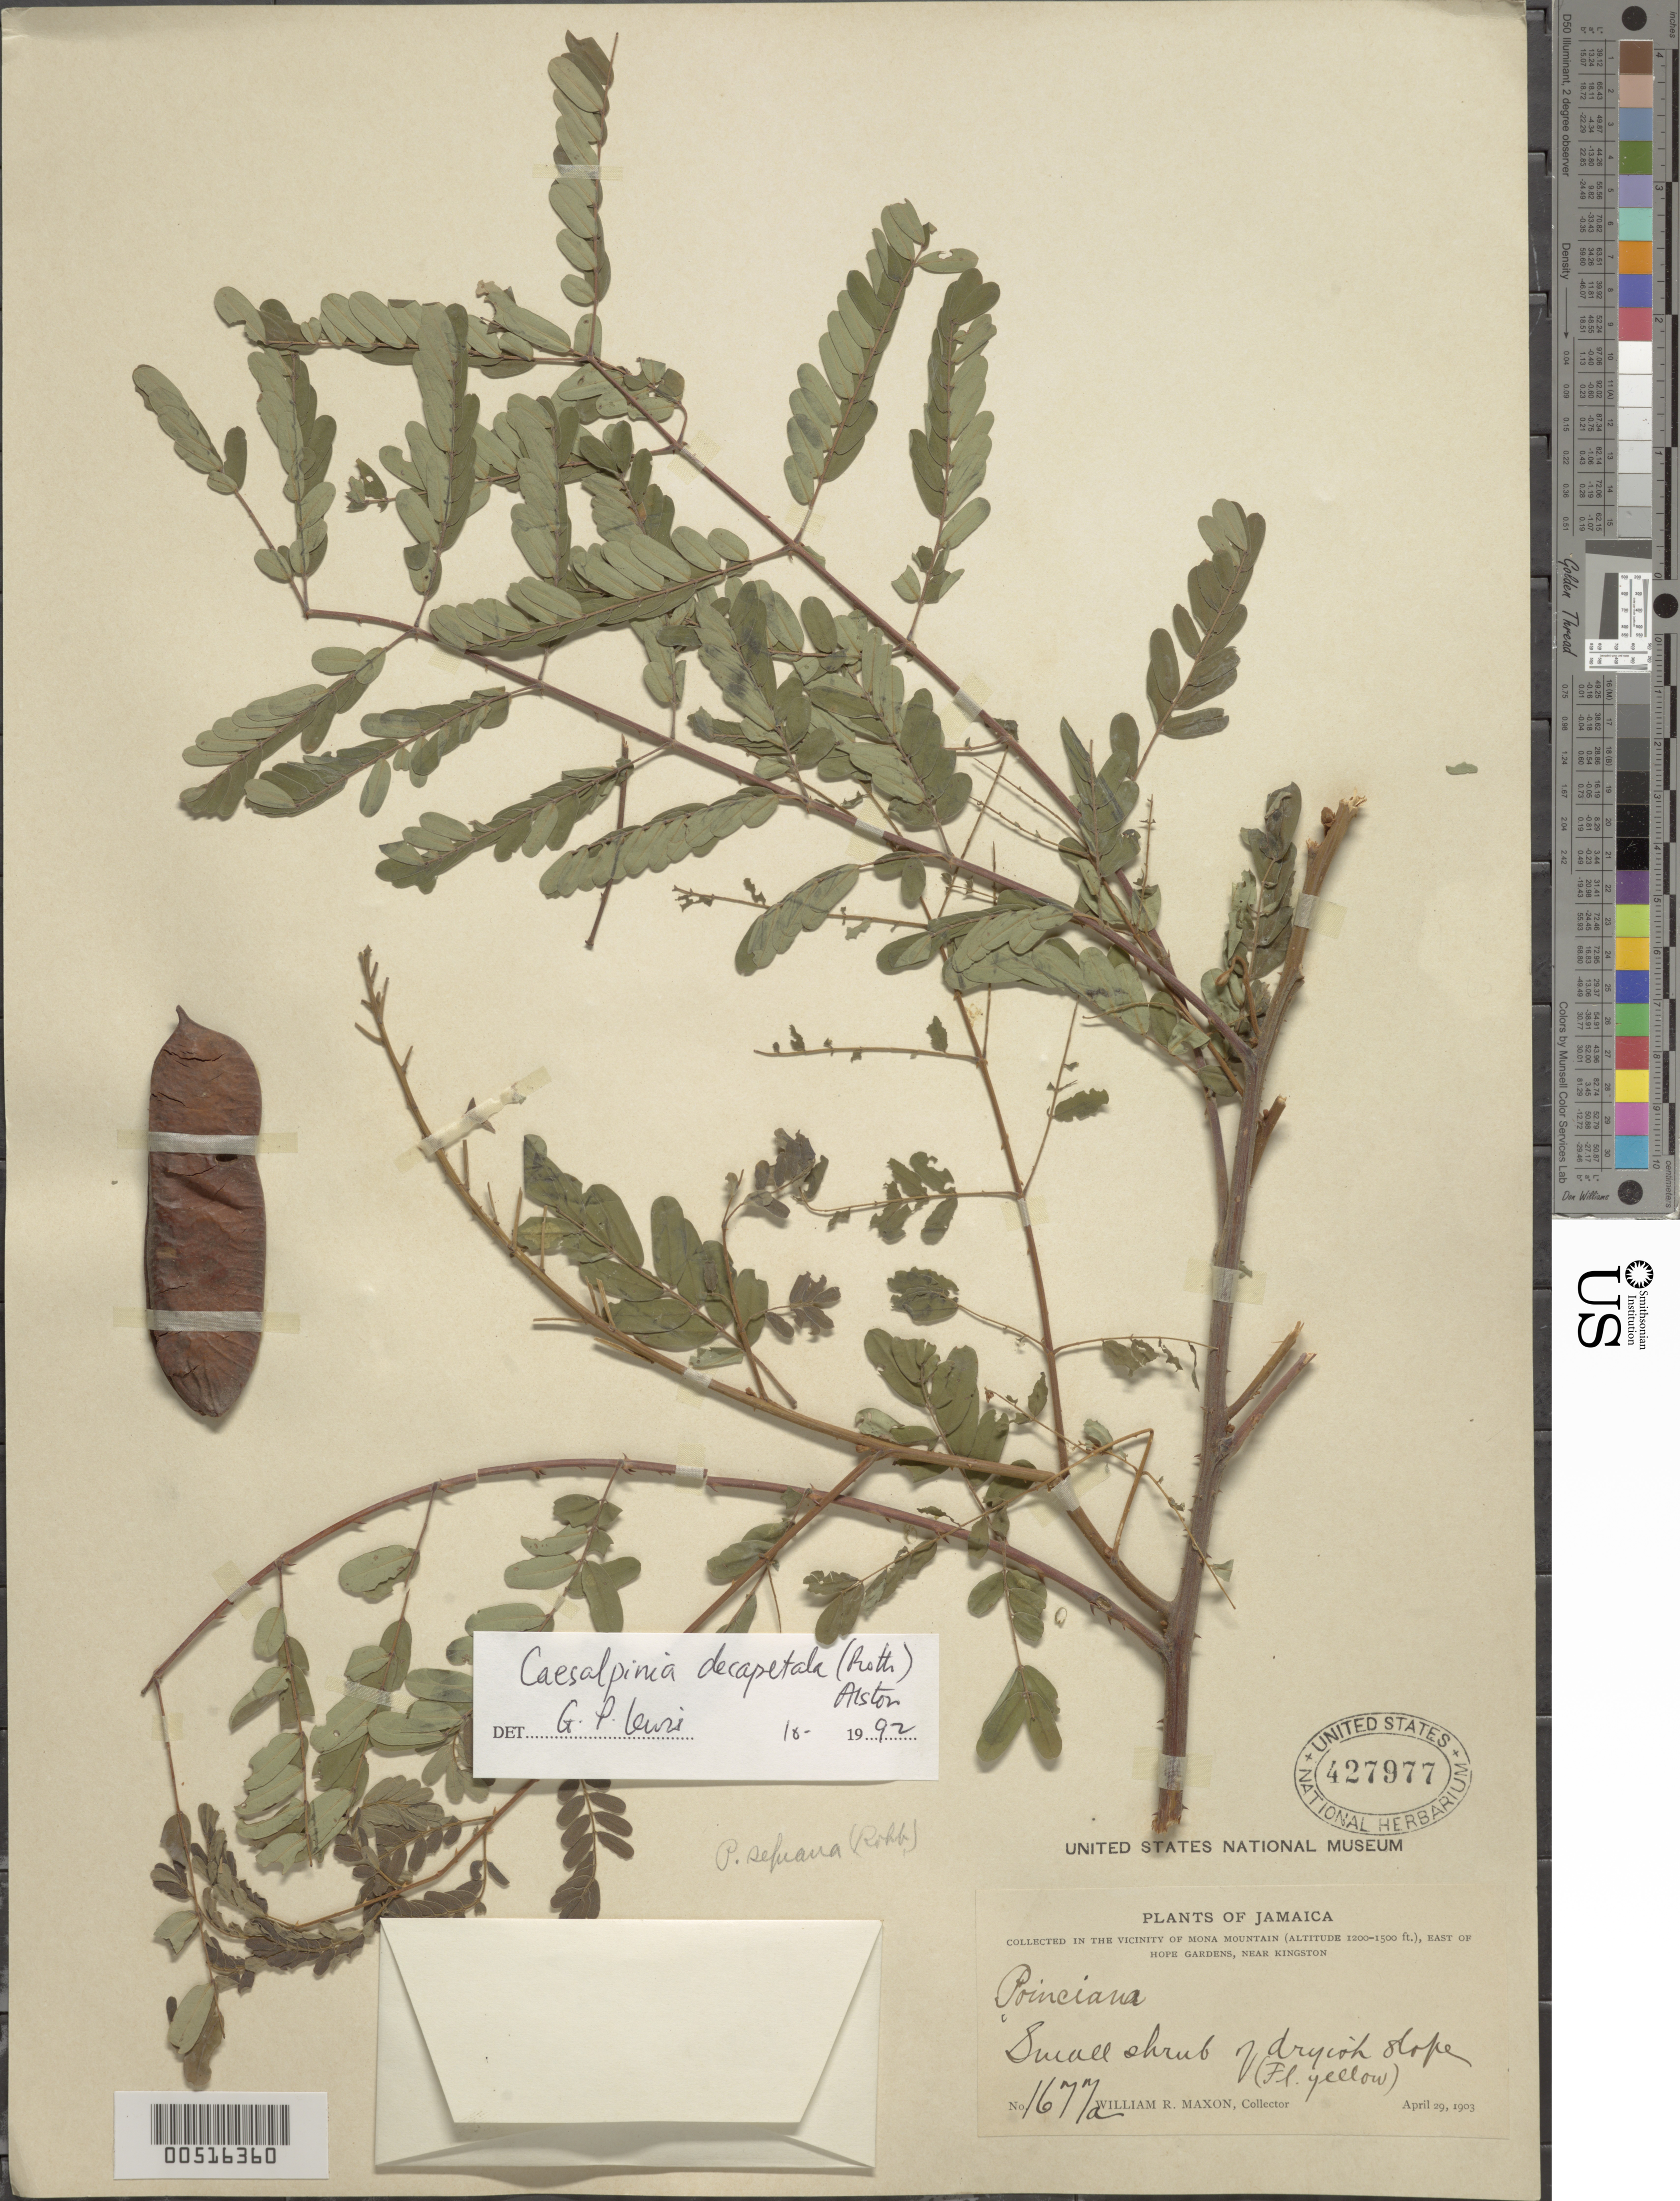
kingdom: Plantae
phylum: Tracheophyta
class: Magnoliopsida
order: Fabales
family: Fabaceae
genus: Biancaea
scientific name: Biancaea decapetala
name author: (Roth) O. Deg.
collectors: W. R. Maxon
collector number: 1677a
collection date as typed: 29 Apr 1903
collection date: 1903-04-29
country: Jamaica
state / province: Kingston-St. John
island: Greater Antilles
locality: E of hope gardens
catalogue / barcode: US 427977